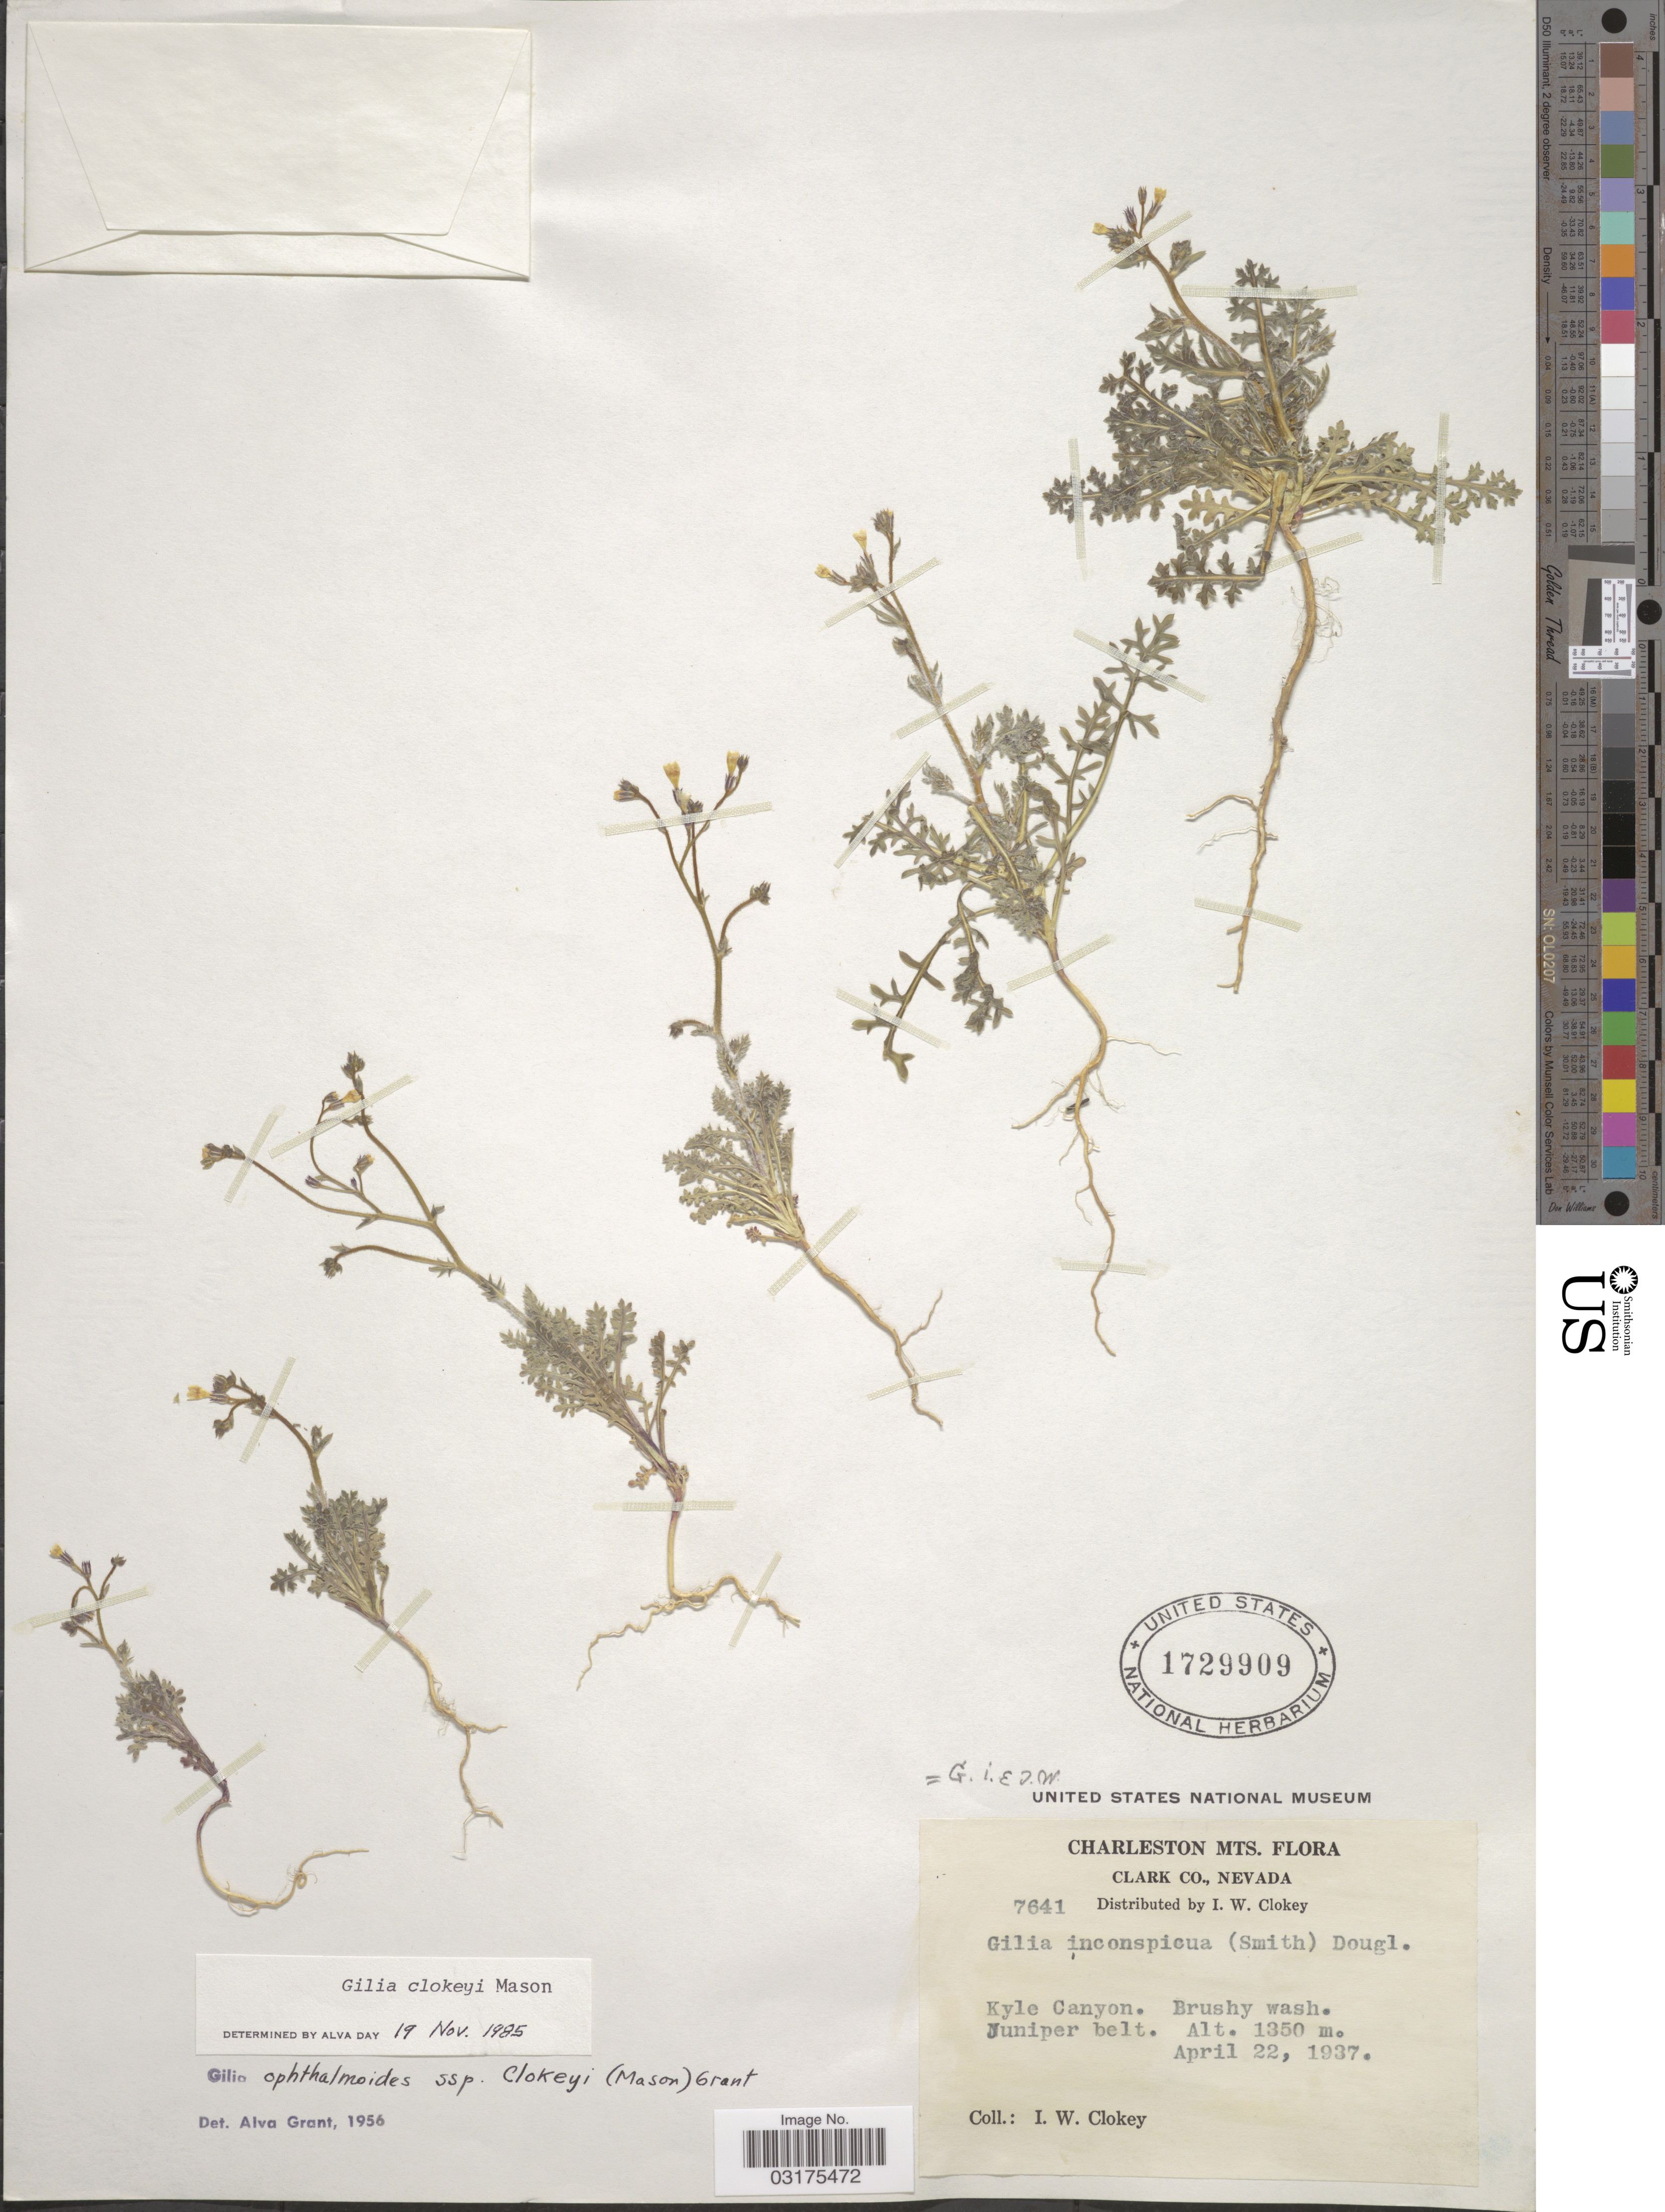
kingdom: Plantae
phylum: Tracheophyta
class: Magnoliopsida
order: Ericales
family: Polemoniaceae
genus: Gilia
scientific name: Gilia clokeyi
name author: H. Mason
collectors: I. W. Clokey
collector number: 7641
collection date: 1937-04-22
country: United States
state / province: Nevada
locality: Charleston Mts., Clark Co., Kyle Canyon, Brushy wash, Juniper belt.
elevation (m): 1350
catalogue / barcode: US 1729909